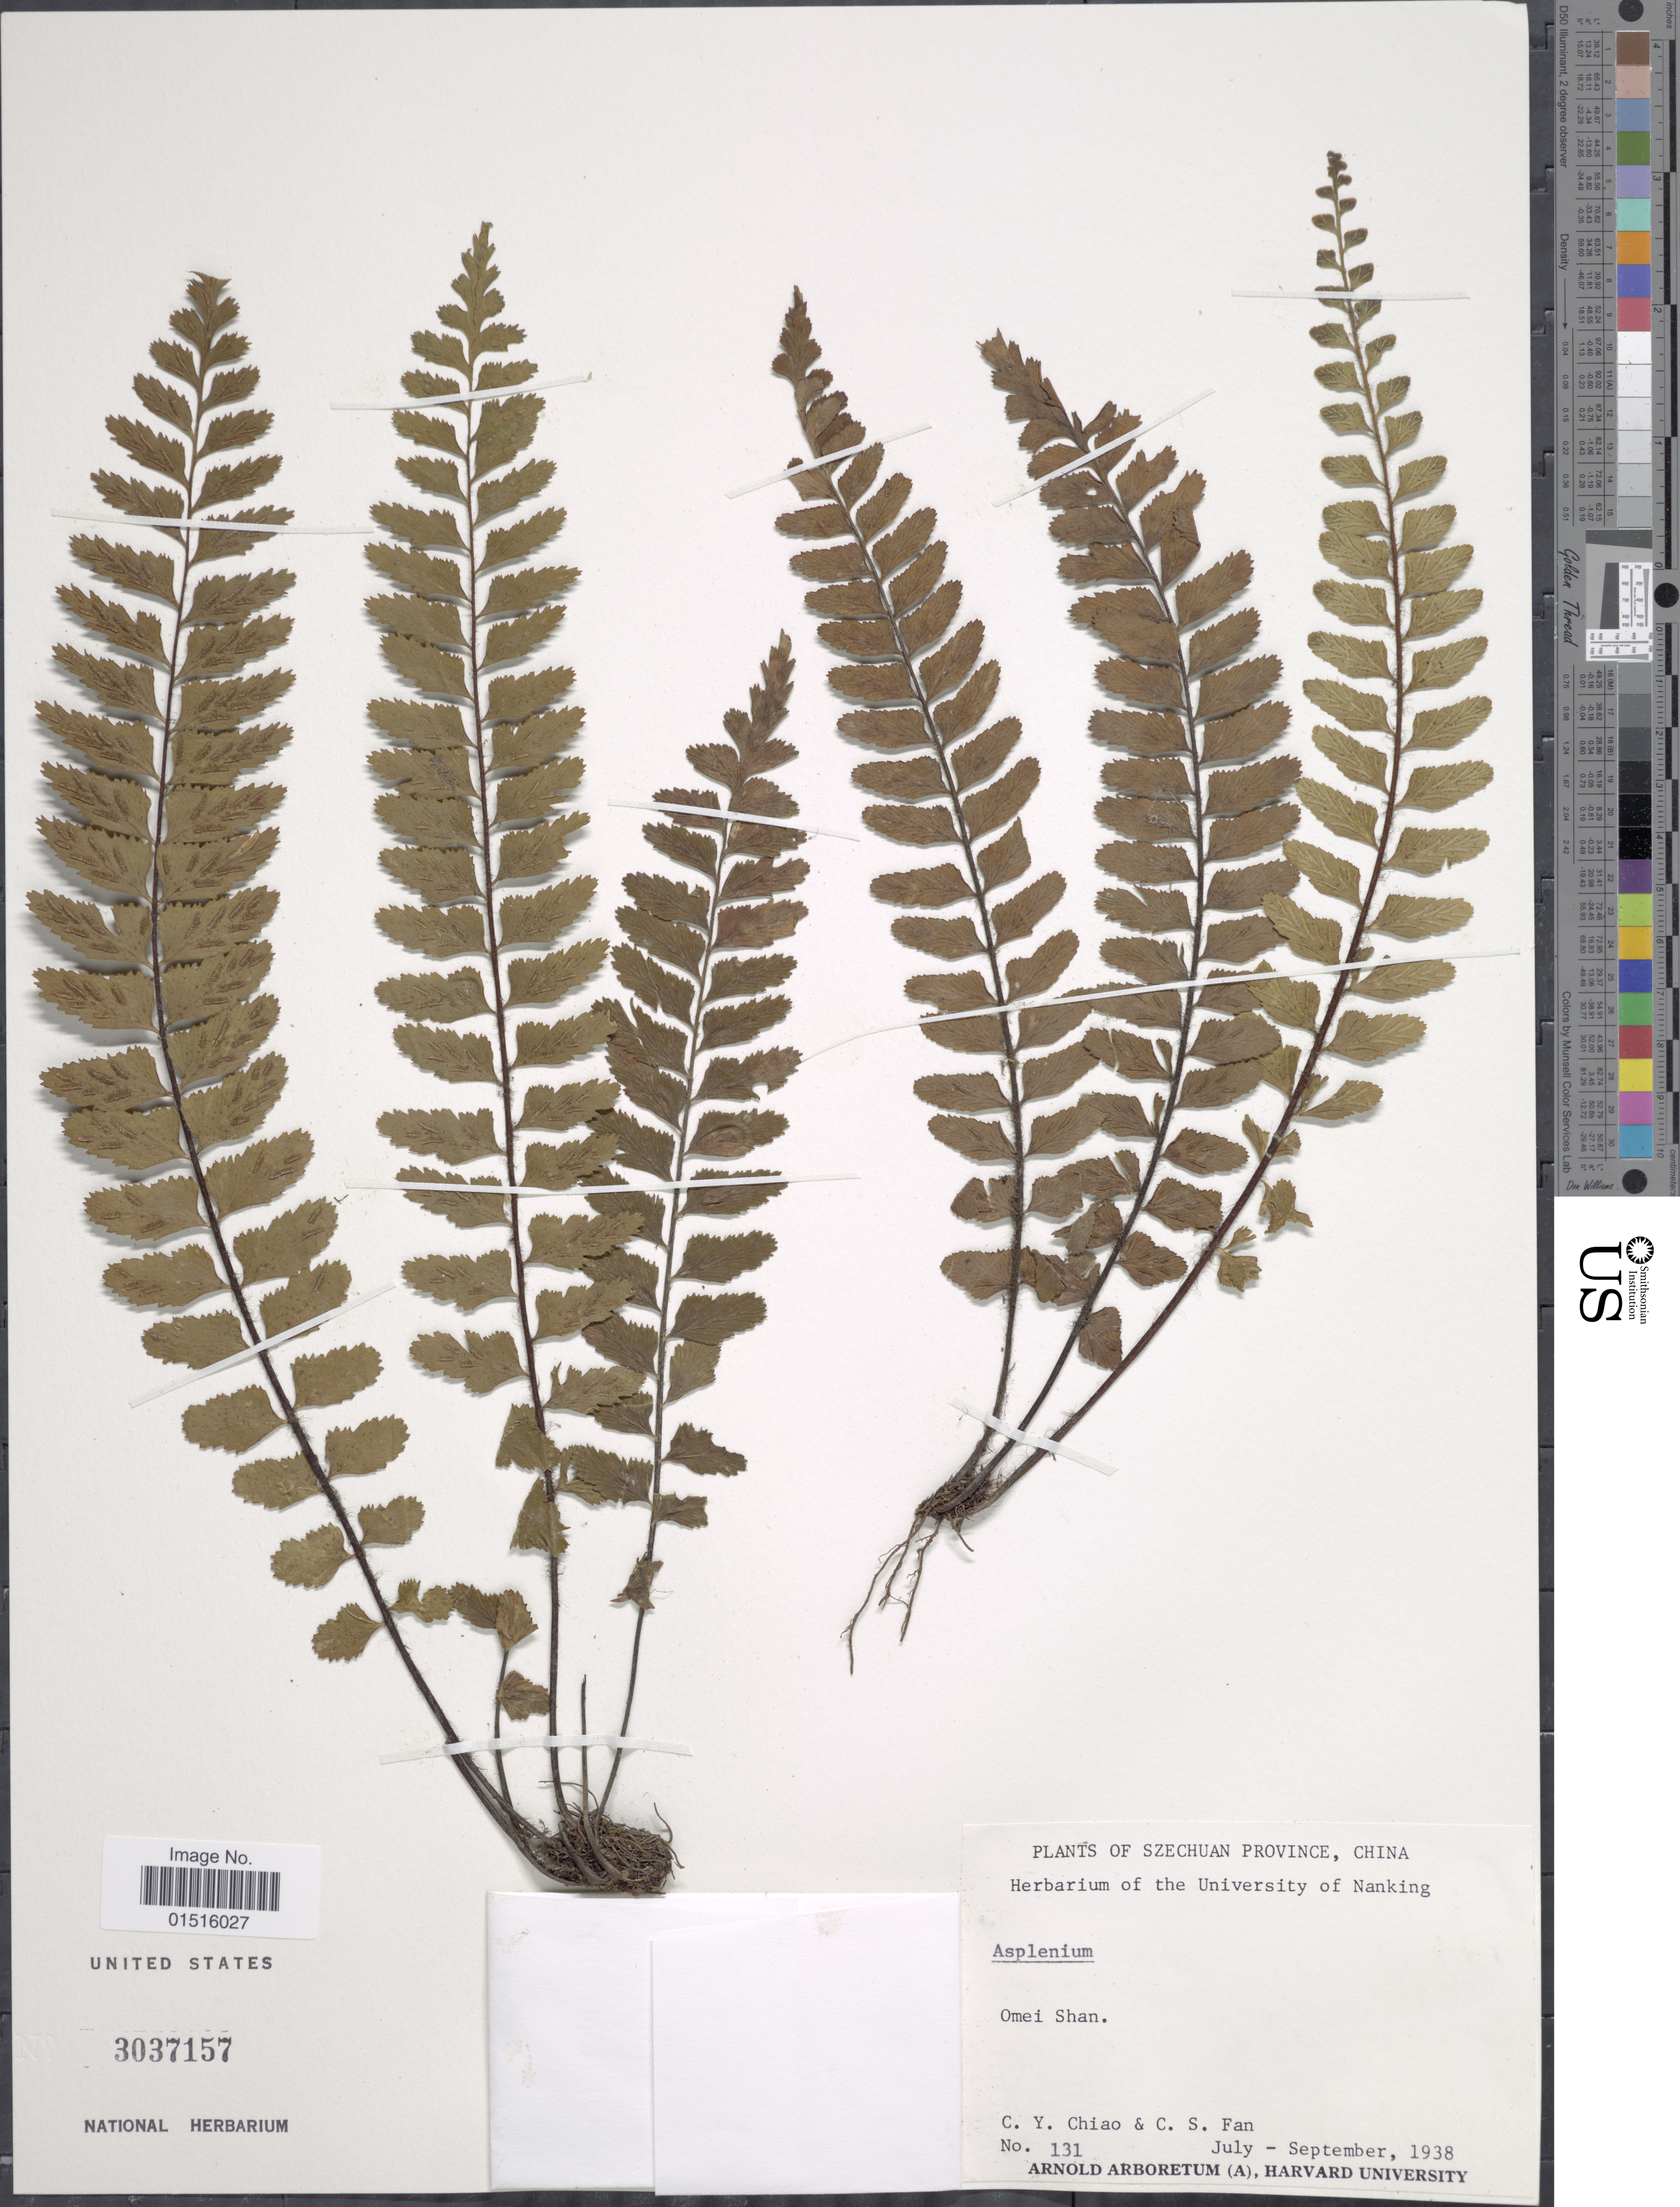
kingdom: Plantae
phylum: Tracheophyta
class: Polypodiopsida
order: Polypodiales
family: Aspleniaceae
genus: Asplenium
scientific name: Asplenium sp.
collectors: C. Y. Chiao & C. S. Fan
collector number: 131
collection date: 1938-07/1938-09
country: China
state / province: Sichuan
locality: Szechuan Province, Omei Shan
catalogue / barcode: US 3037157